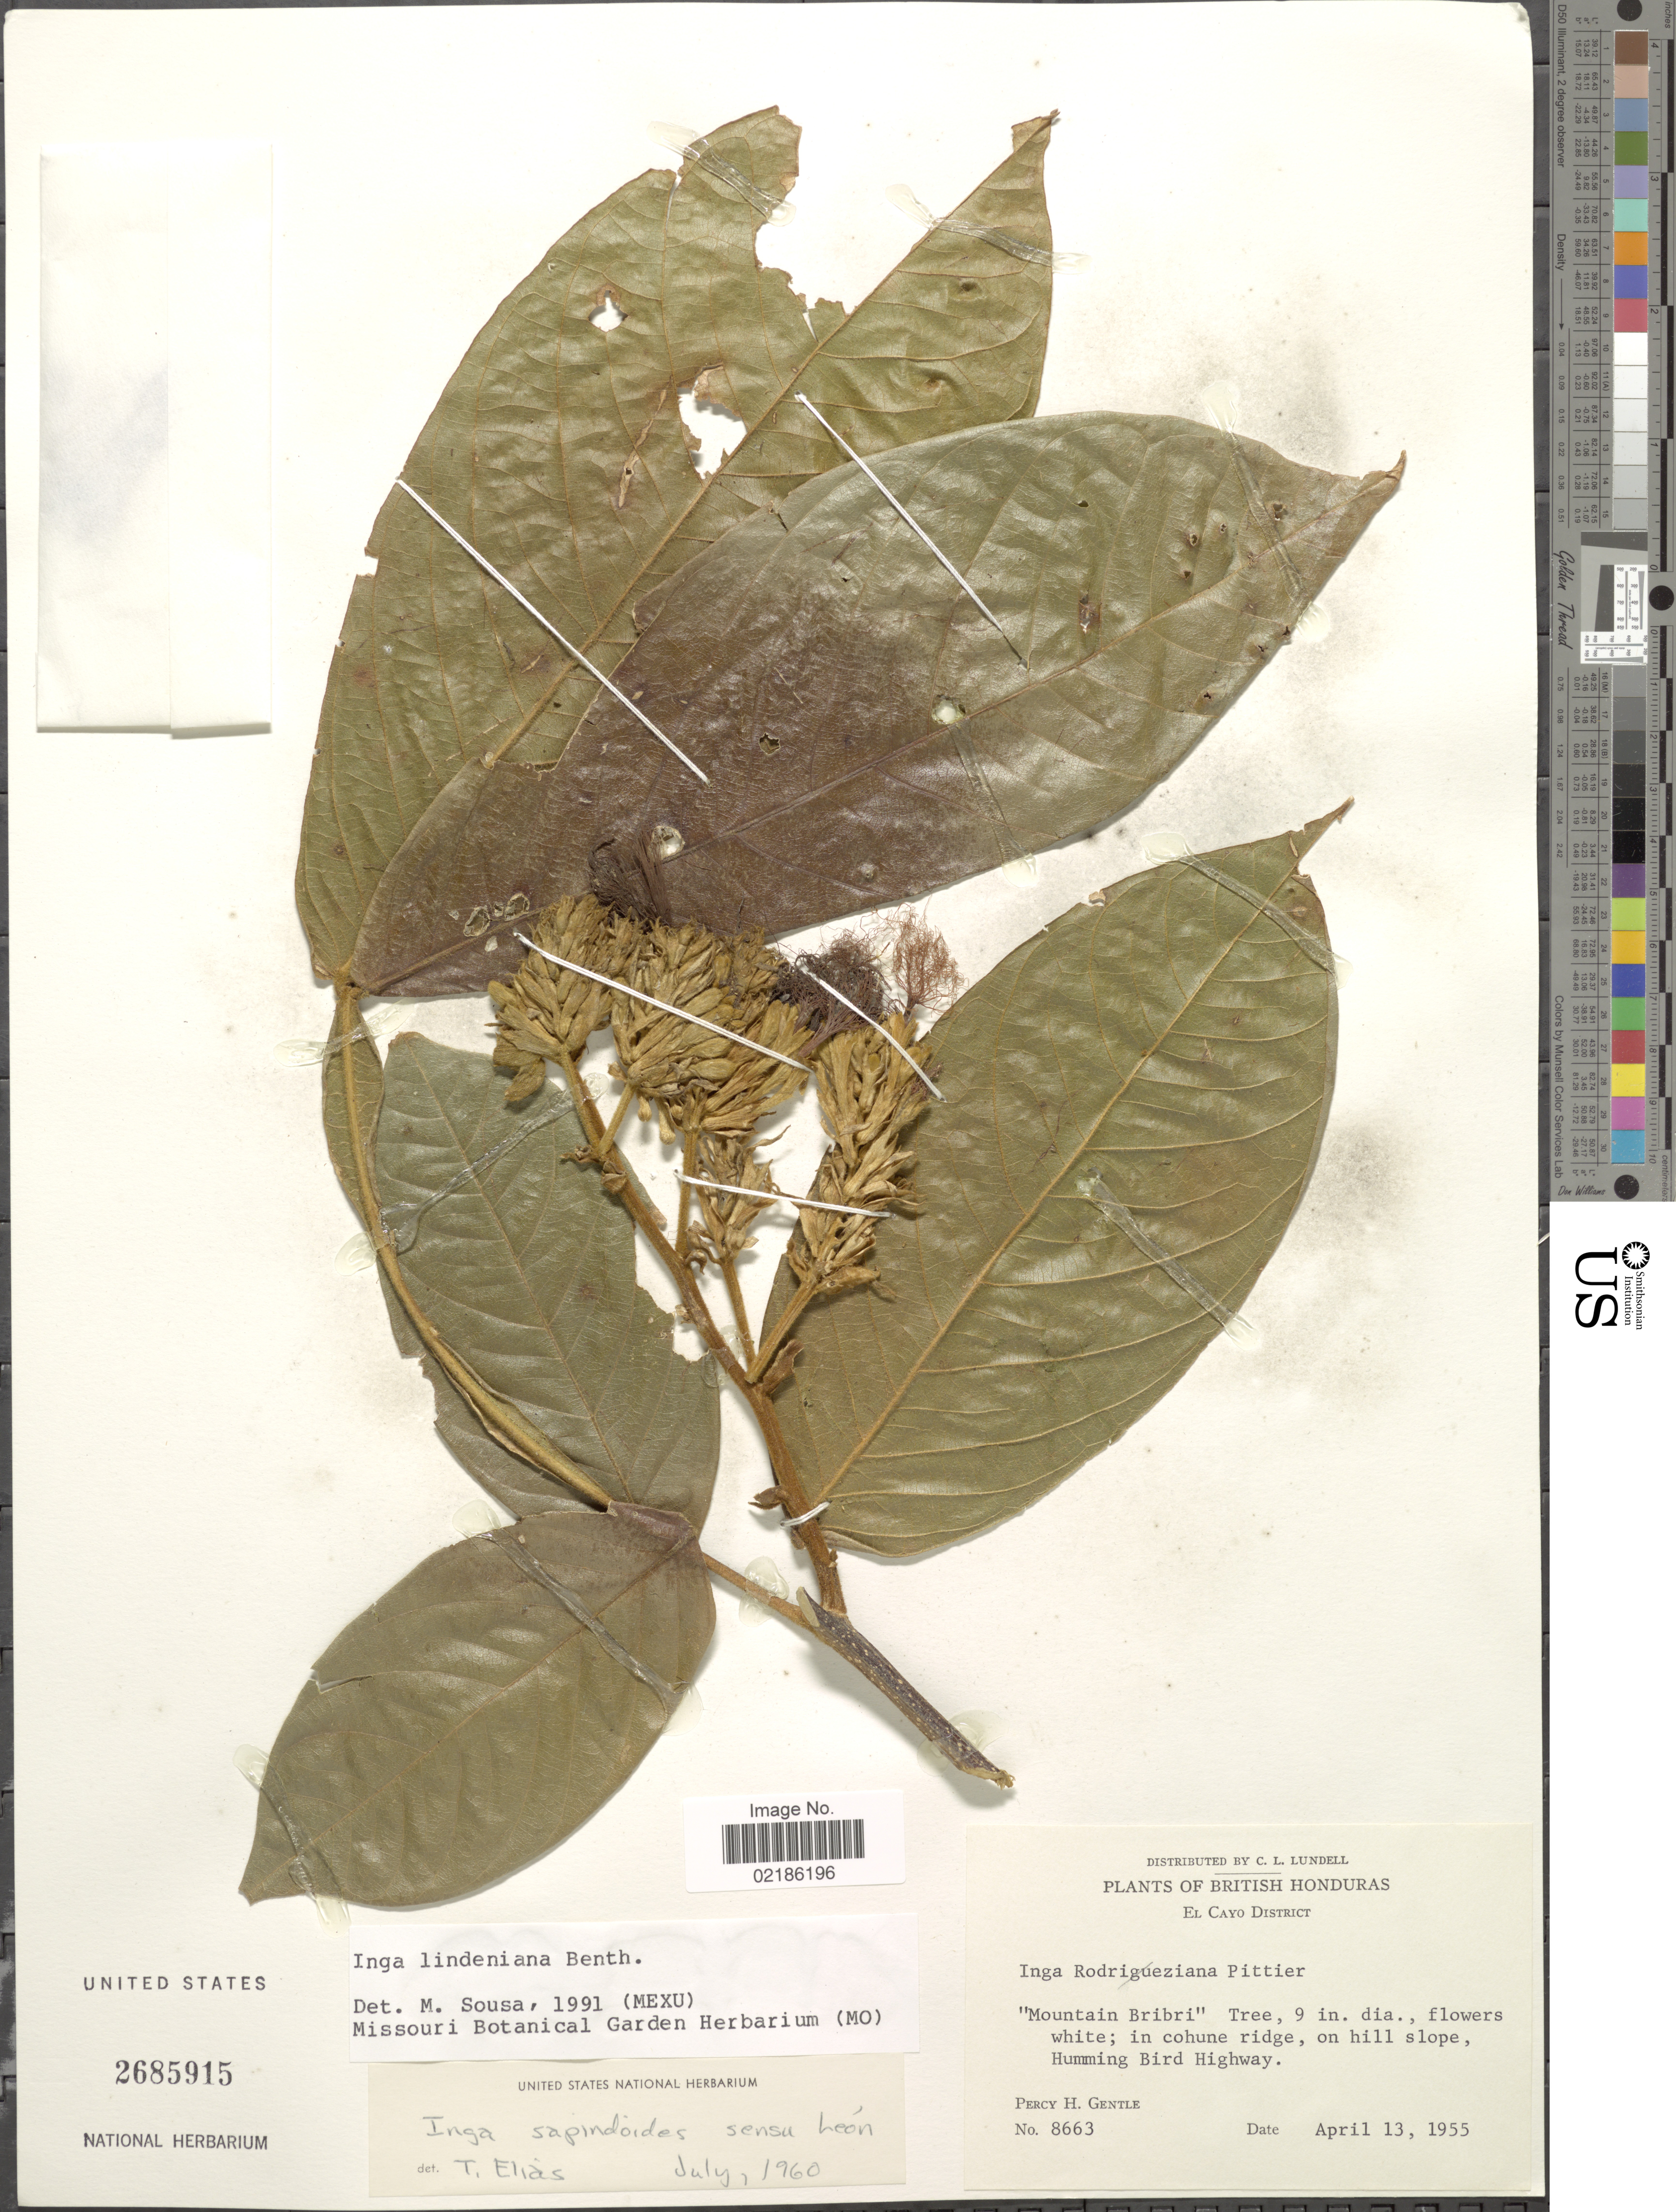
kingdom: Plantae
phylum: Tracheophyta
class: Magnoliopsida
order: Fabales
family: Fabaceae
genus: Inga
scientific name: Inga lindeniana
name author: Benth.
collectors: P. H. Gentle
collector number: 8663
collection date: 1955-04-13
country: Belize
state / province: Cayo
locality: British Honduras. in cohune ridge, on hill slope, Humming Bird Highway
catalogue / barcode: US 2685915